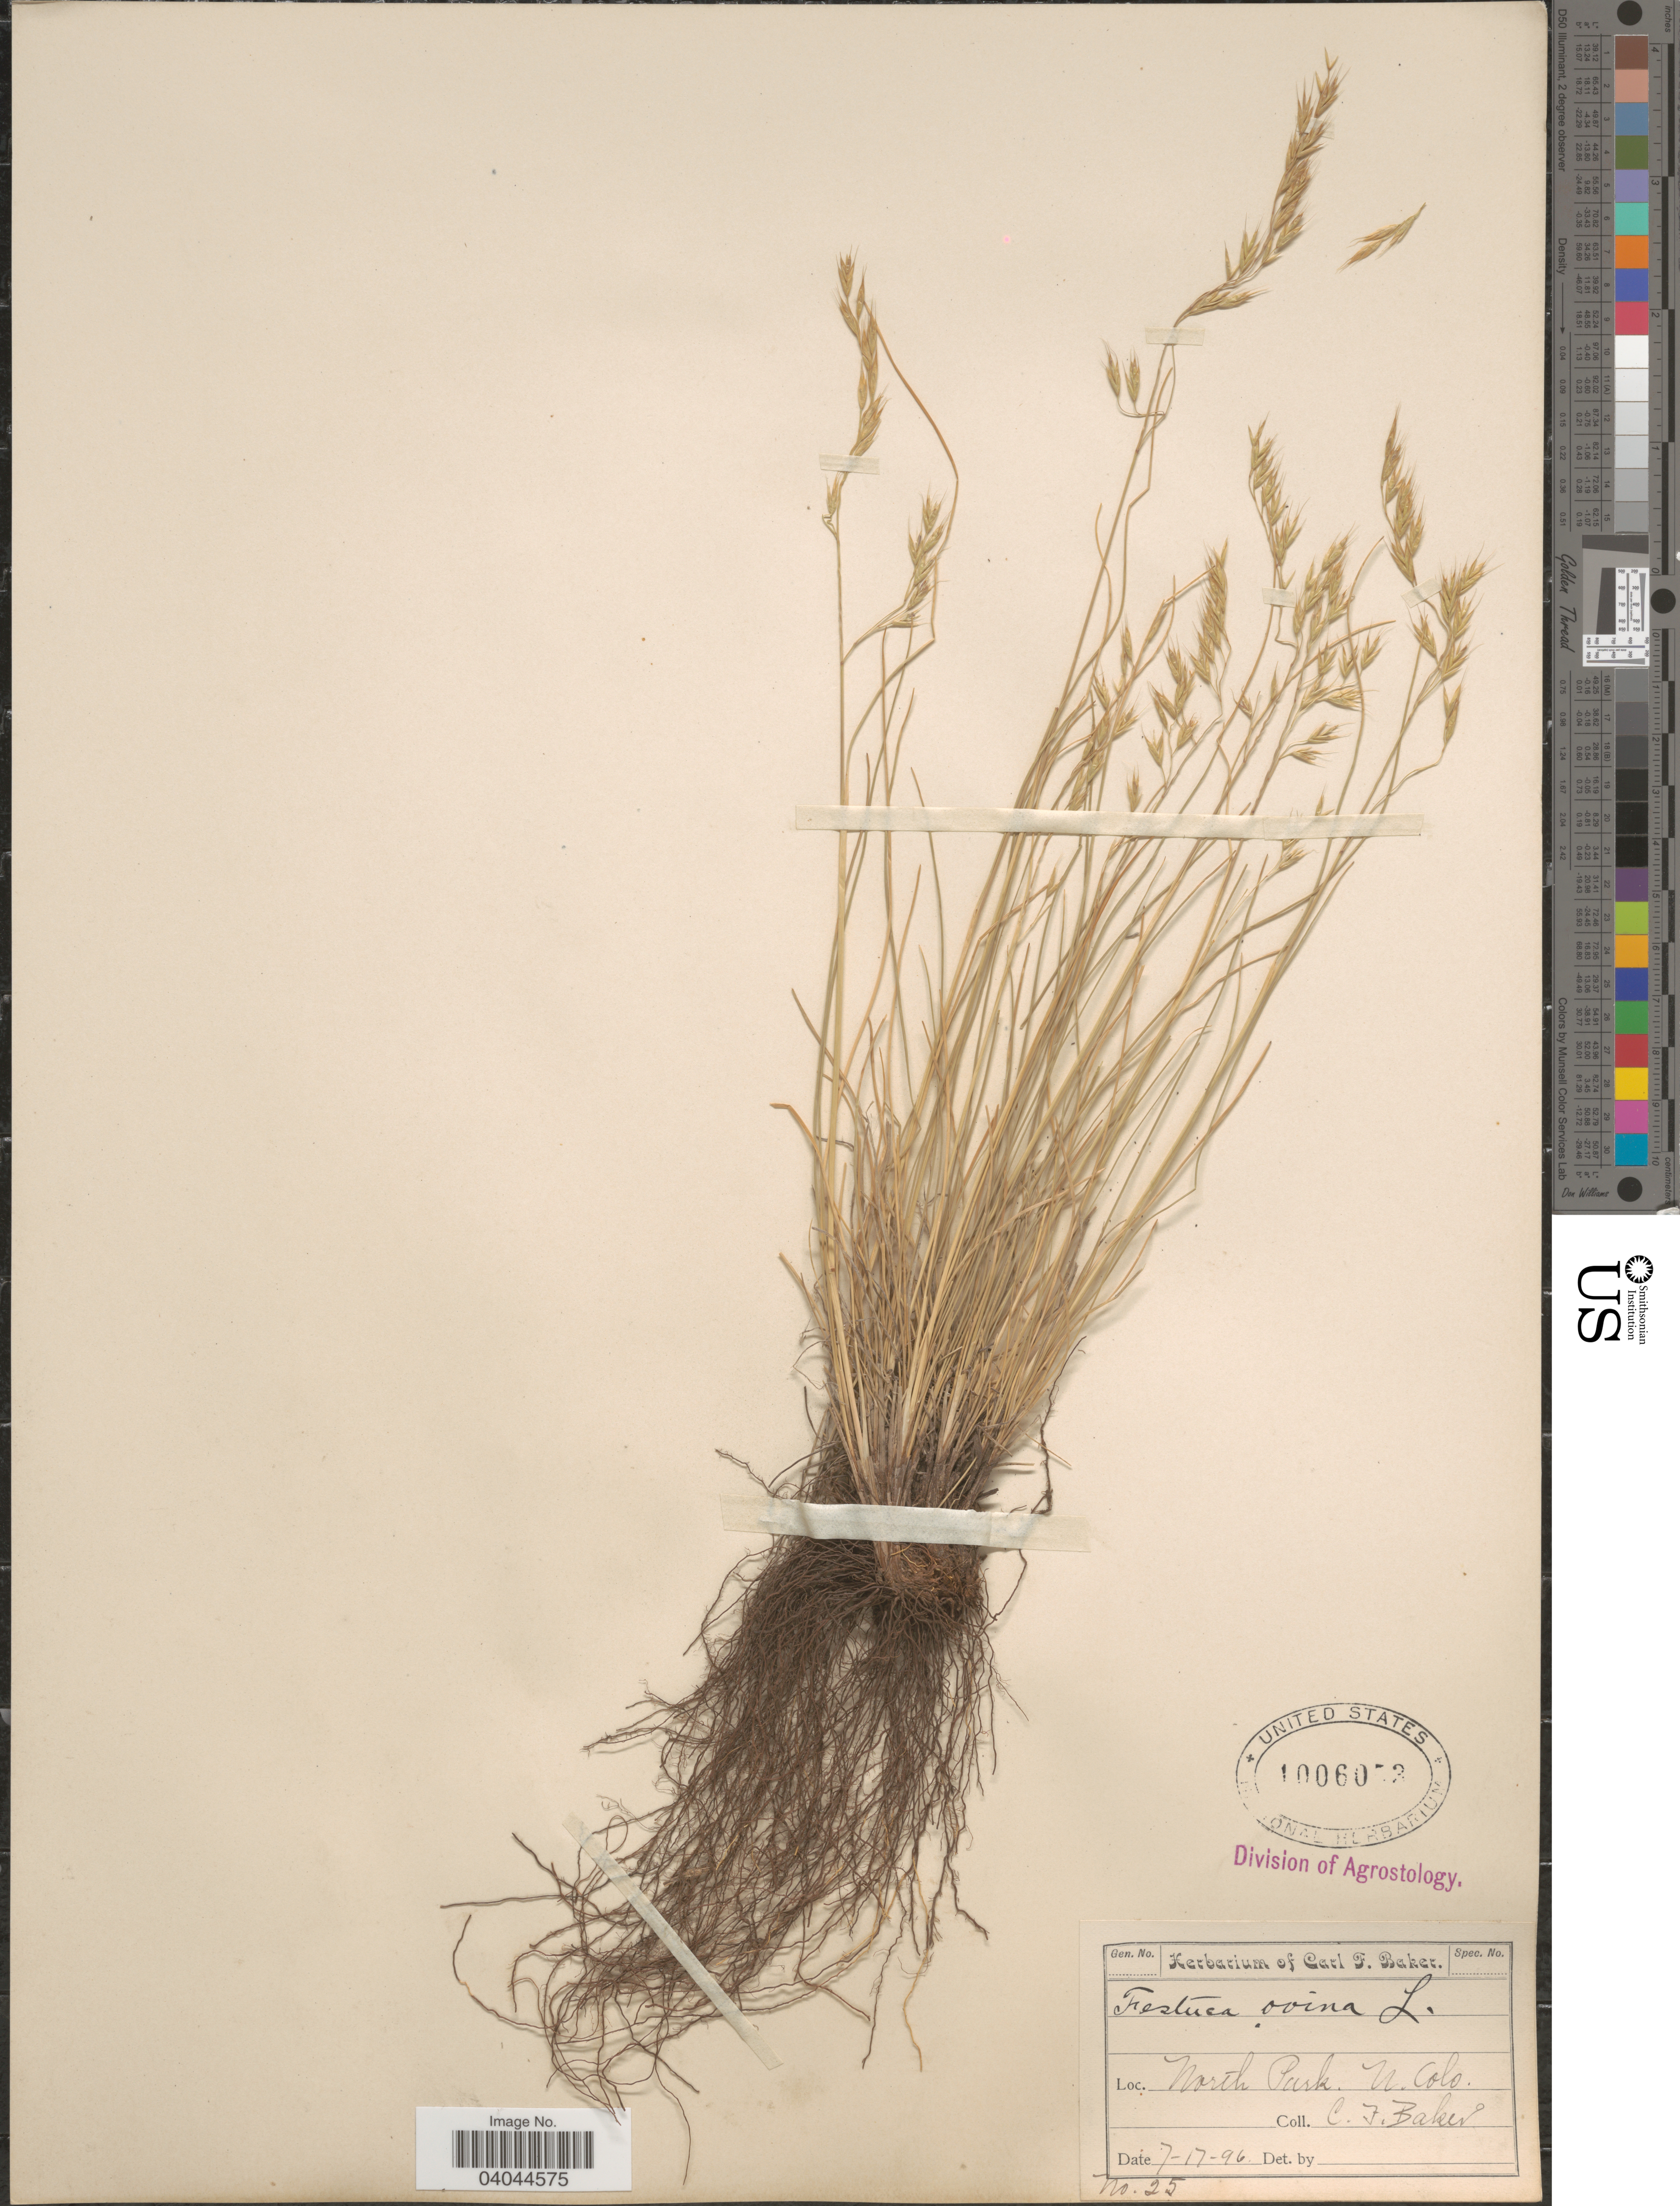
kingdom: Plantae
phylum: Tracheophyta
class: Liliopsida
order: Poales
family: Poaceae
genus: Festuca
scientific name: Festuca ovina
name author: L.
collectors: C. F. Baker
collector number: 25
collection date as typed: Transcribed d/m/y: 17/7/96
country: United States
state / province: Colorado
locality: North Park. N. Colo.